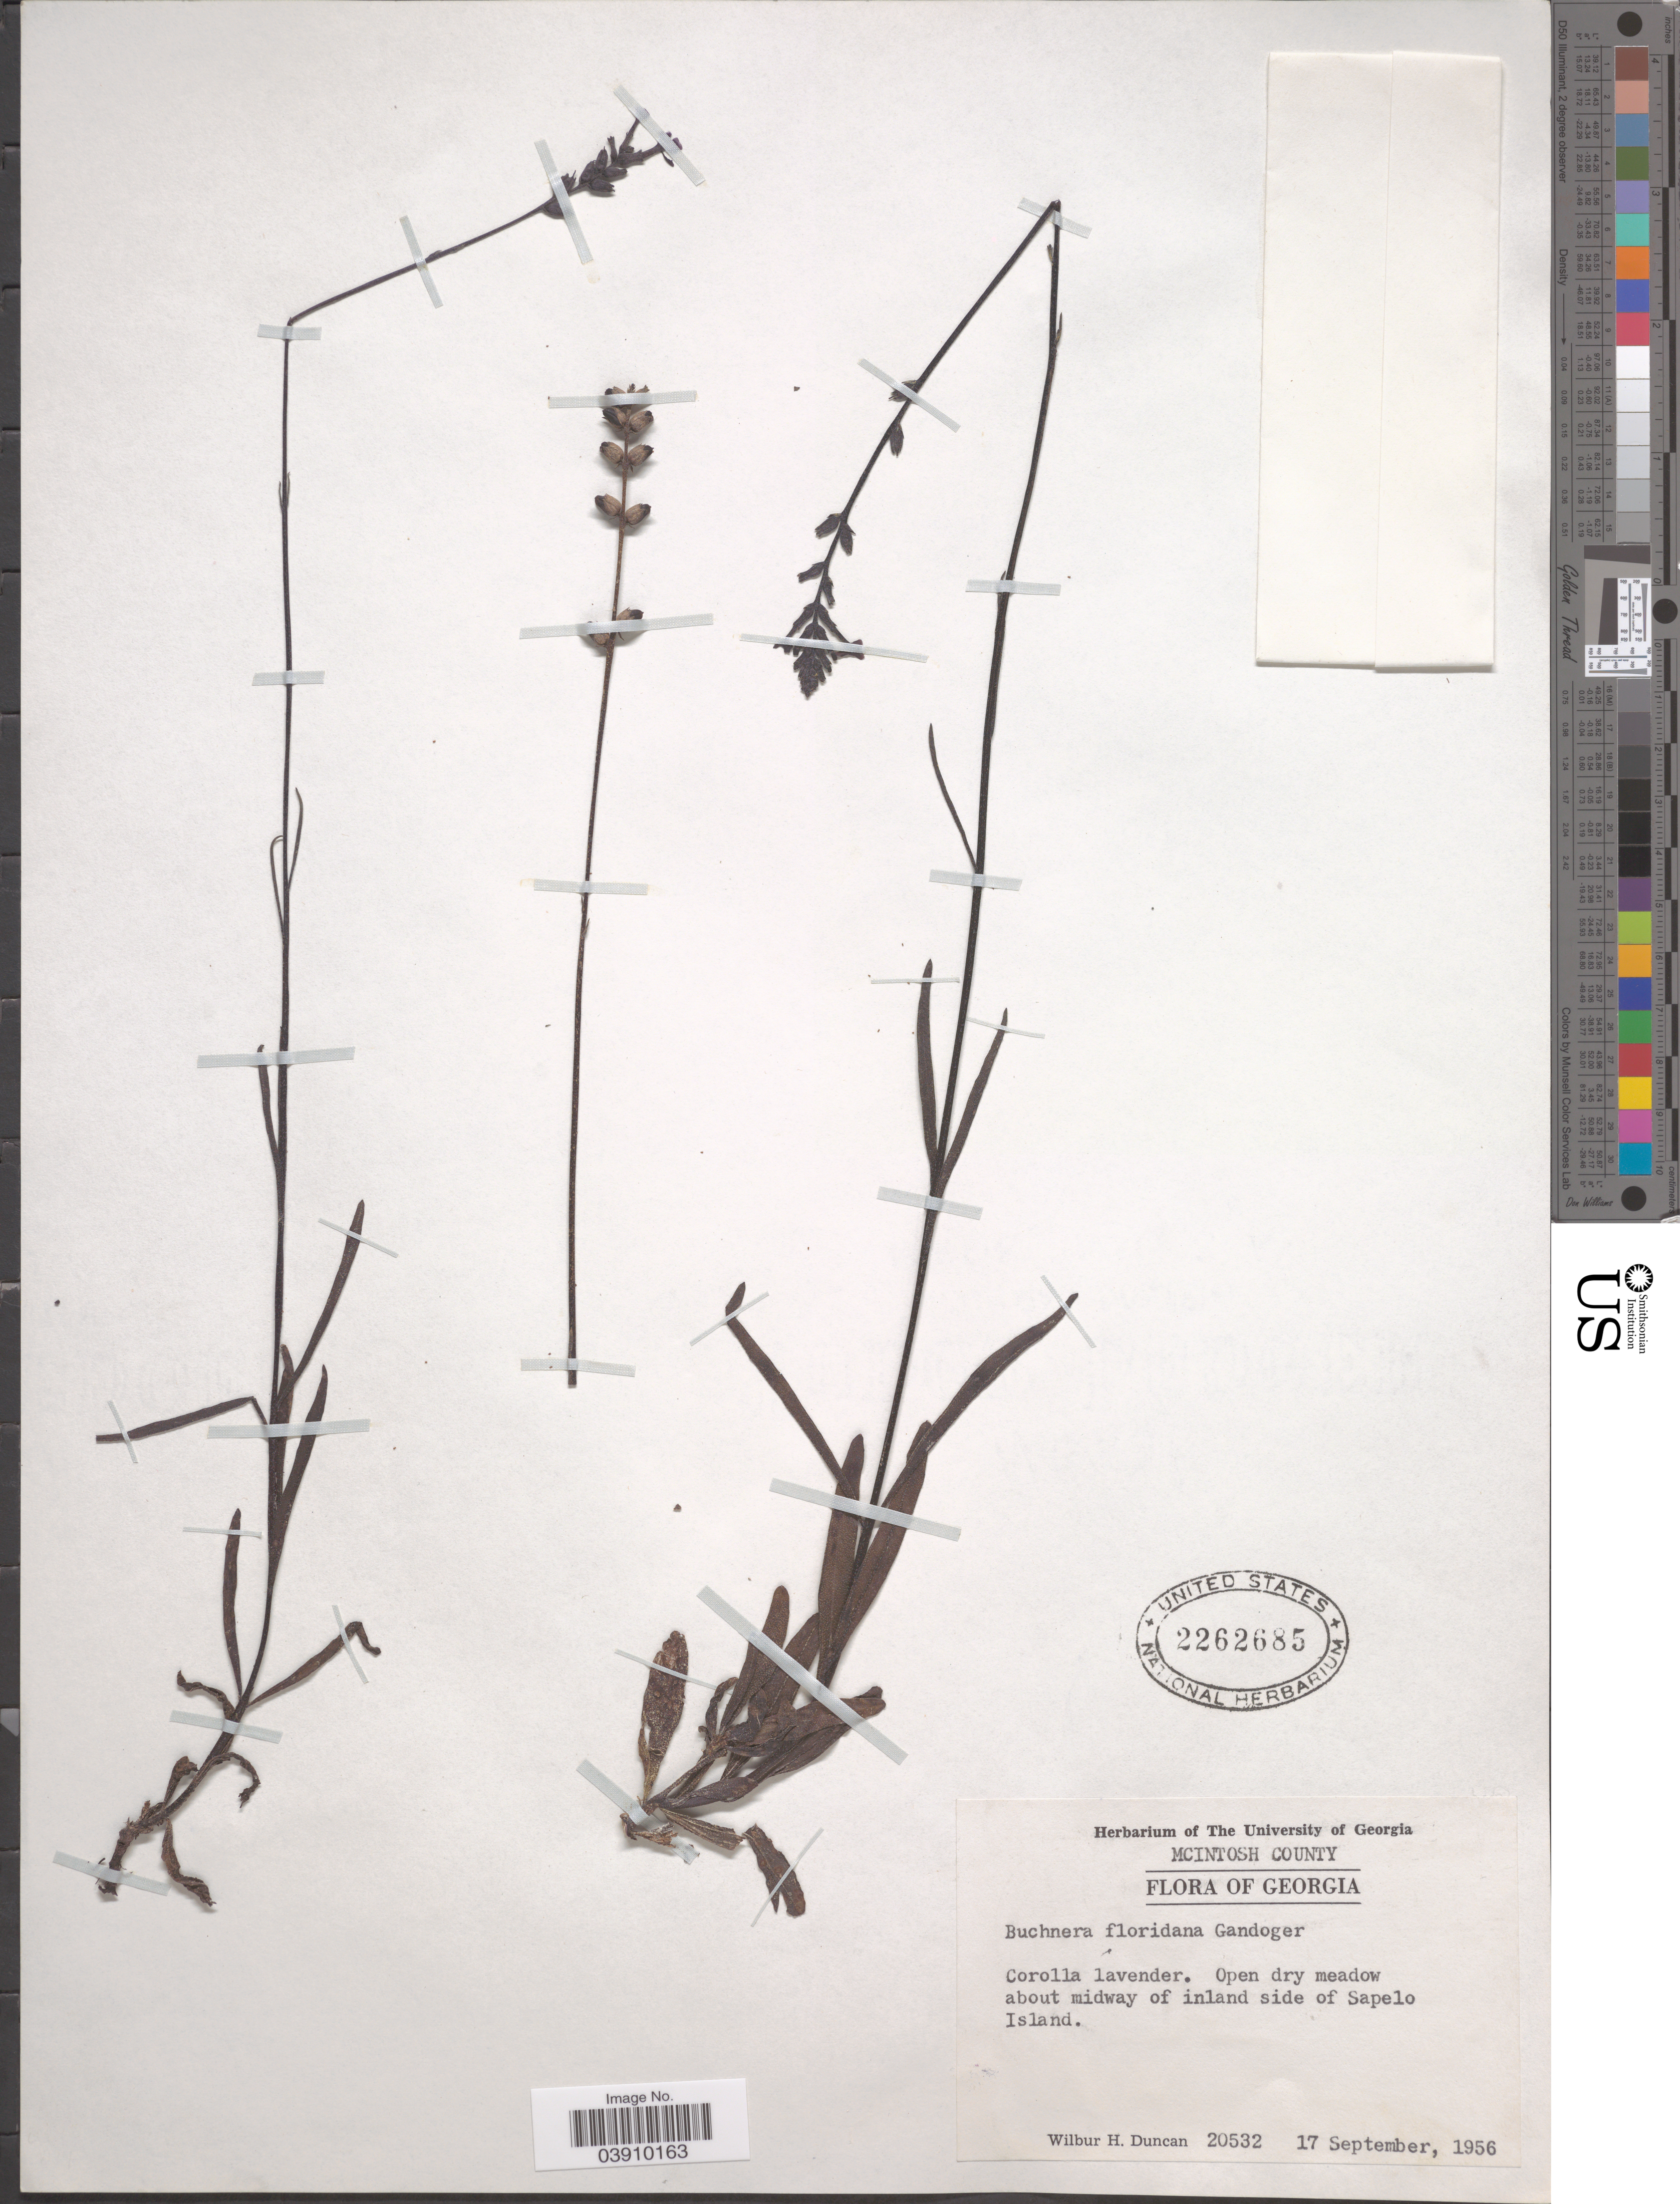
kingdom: Plantae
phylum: Tracheophyta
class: Magnoliopsida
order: Lamiales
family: Orobanchaceae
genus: Buchnera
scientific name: Buchnera floridana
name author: Gand.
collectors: W. H. Duncan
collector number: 20532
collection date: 1956-09-17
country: United States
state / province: Georgia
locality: Mcintosh County. About midway of inland side of Sapele Island.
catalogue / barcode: US 2262685